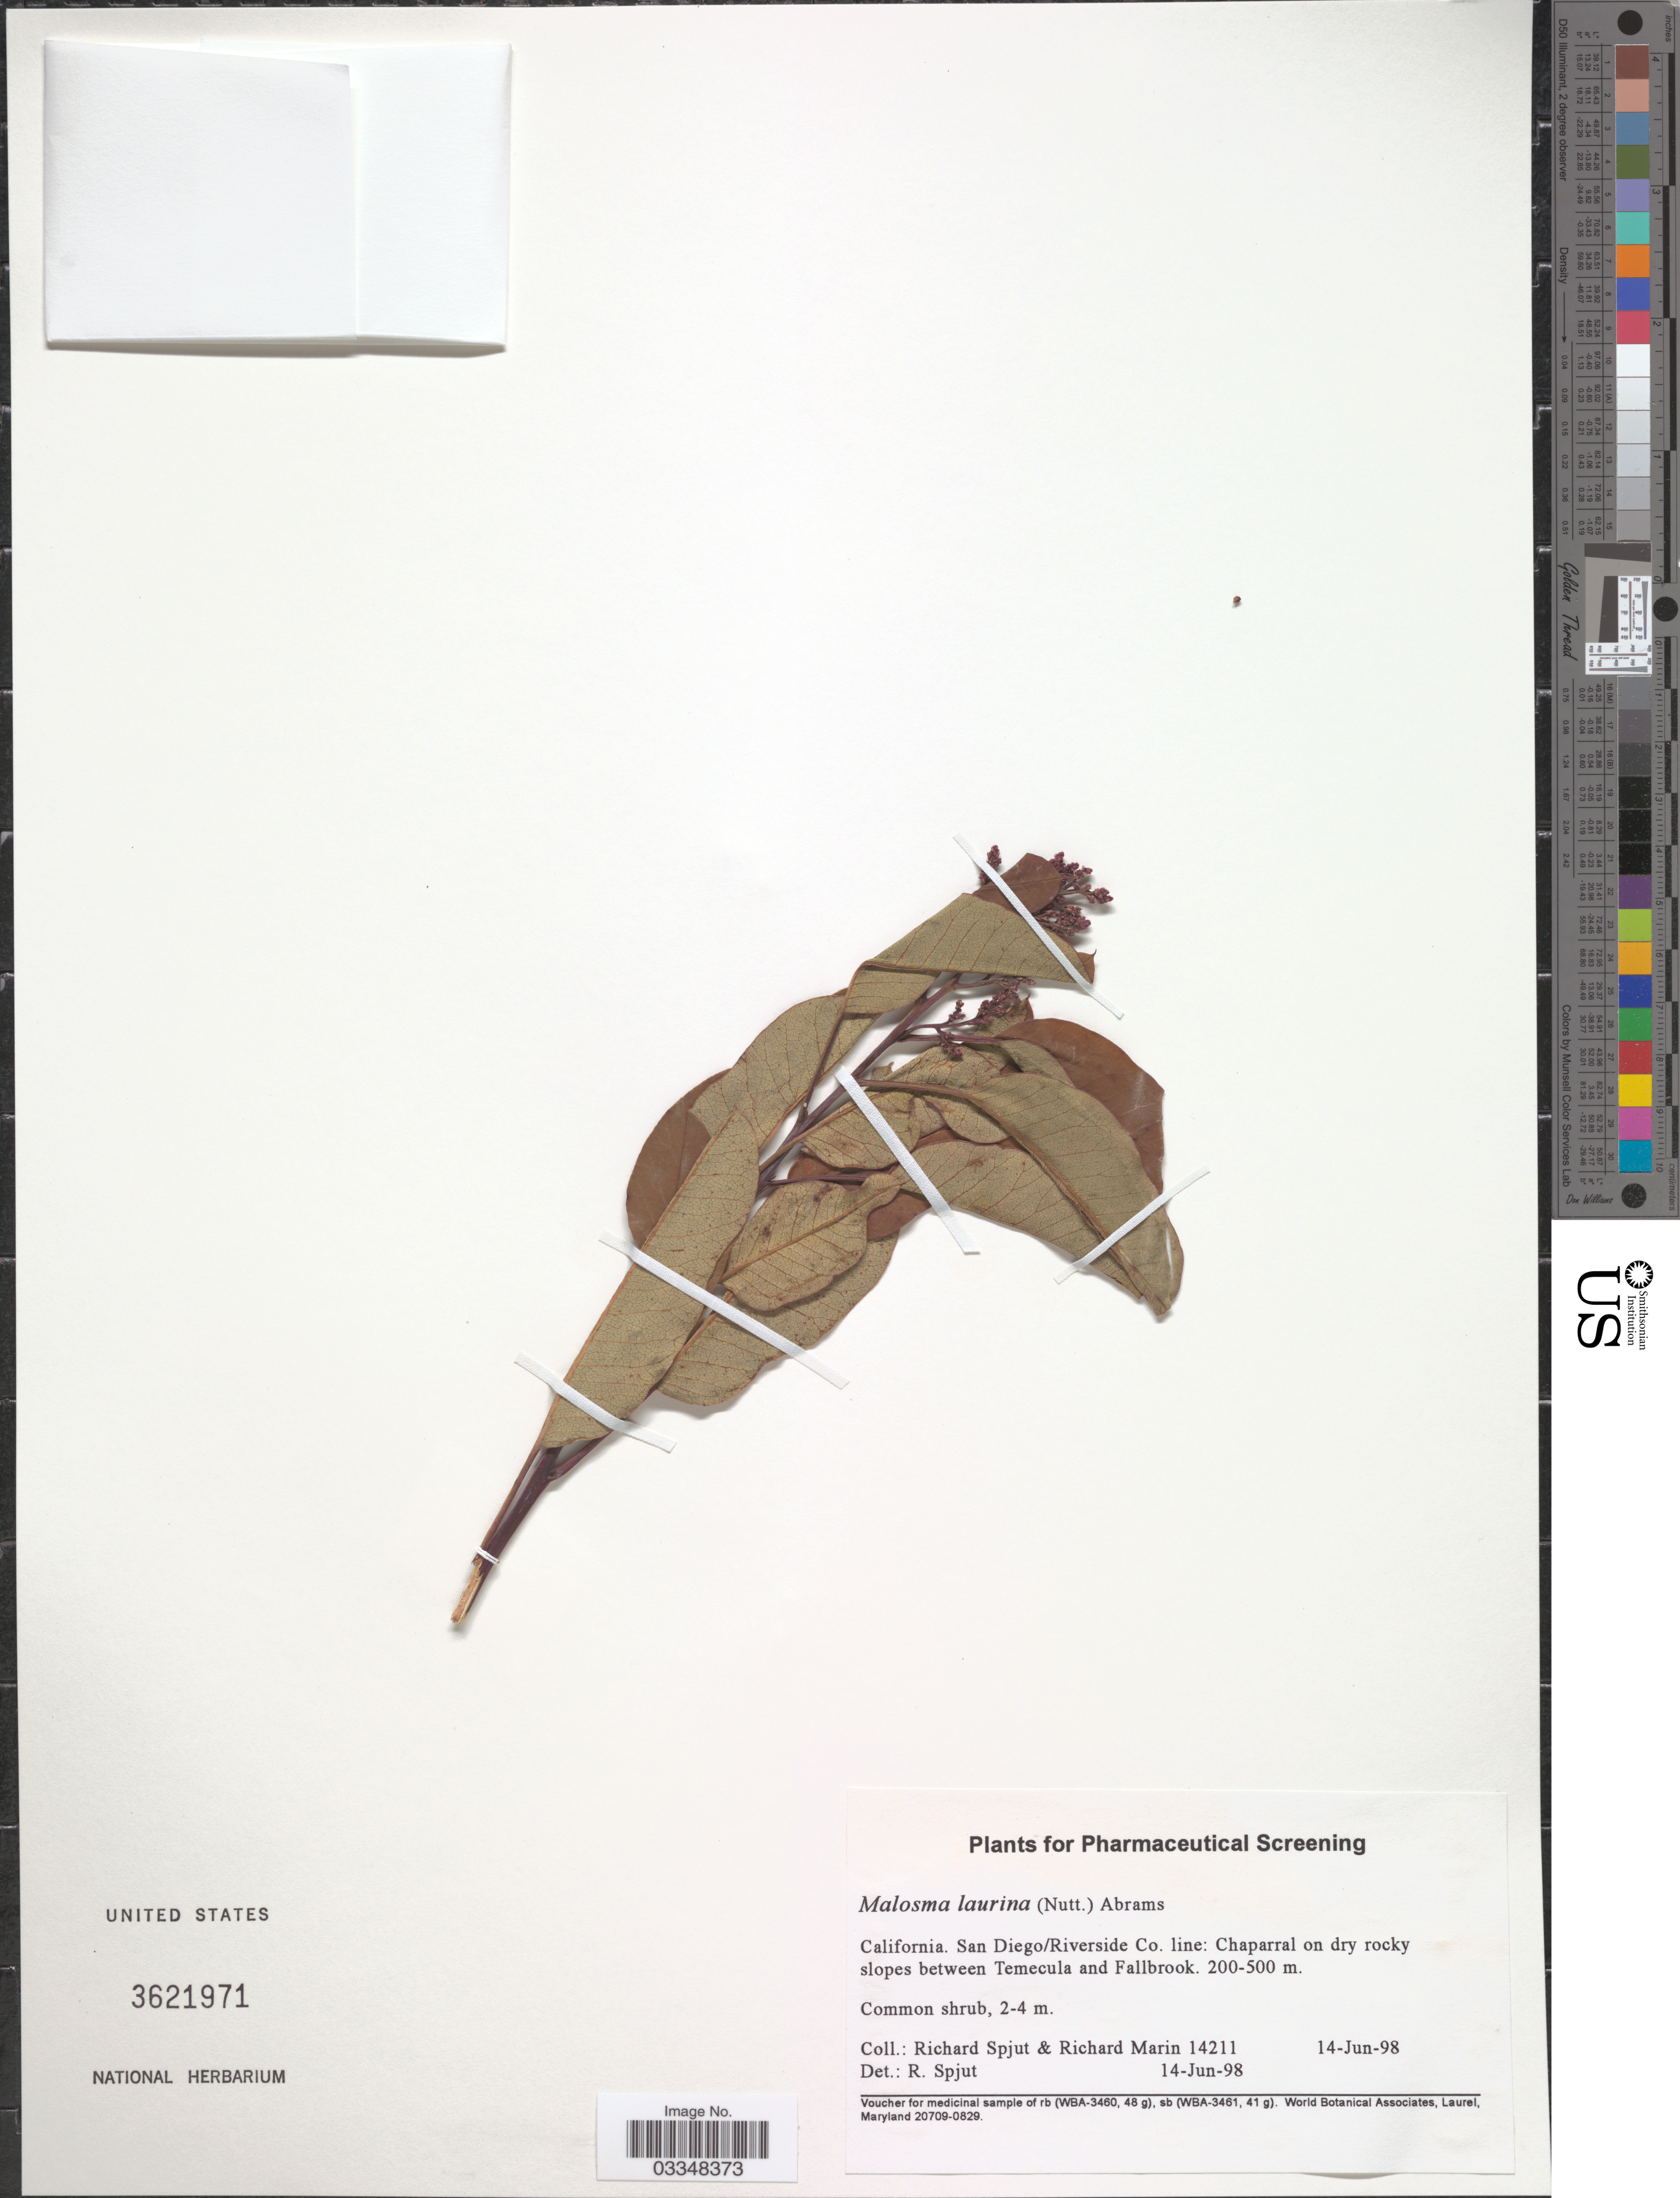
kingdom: Plantae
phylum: Tracheophyta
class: Magnoliopsida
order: Sapindales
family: Anacardiaceae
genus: Malosma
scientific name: Malosma laurina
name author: (Nutt.) Nutt. ex Abrams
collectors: R. Spjut & R. Marin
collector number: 14211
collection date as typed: Transcribed d/m/y: 14/6/98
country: United States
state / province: California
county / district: San Diego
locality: San Diego/Riverside Co. line: Chaparral on dry rocky slopes between Temecula and Fallbrook.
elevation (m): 200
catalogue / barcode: US 3621971